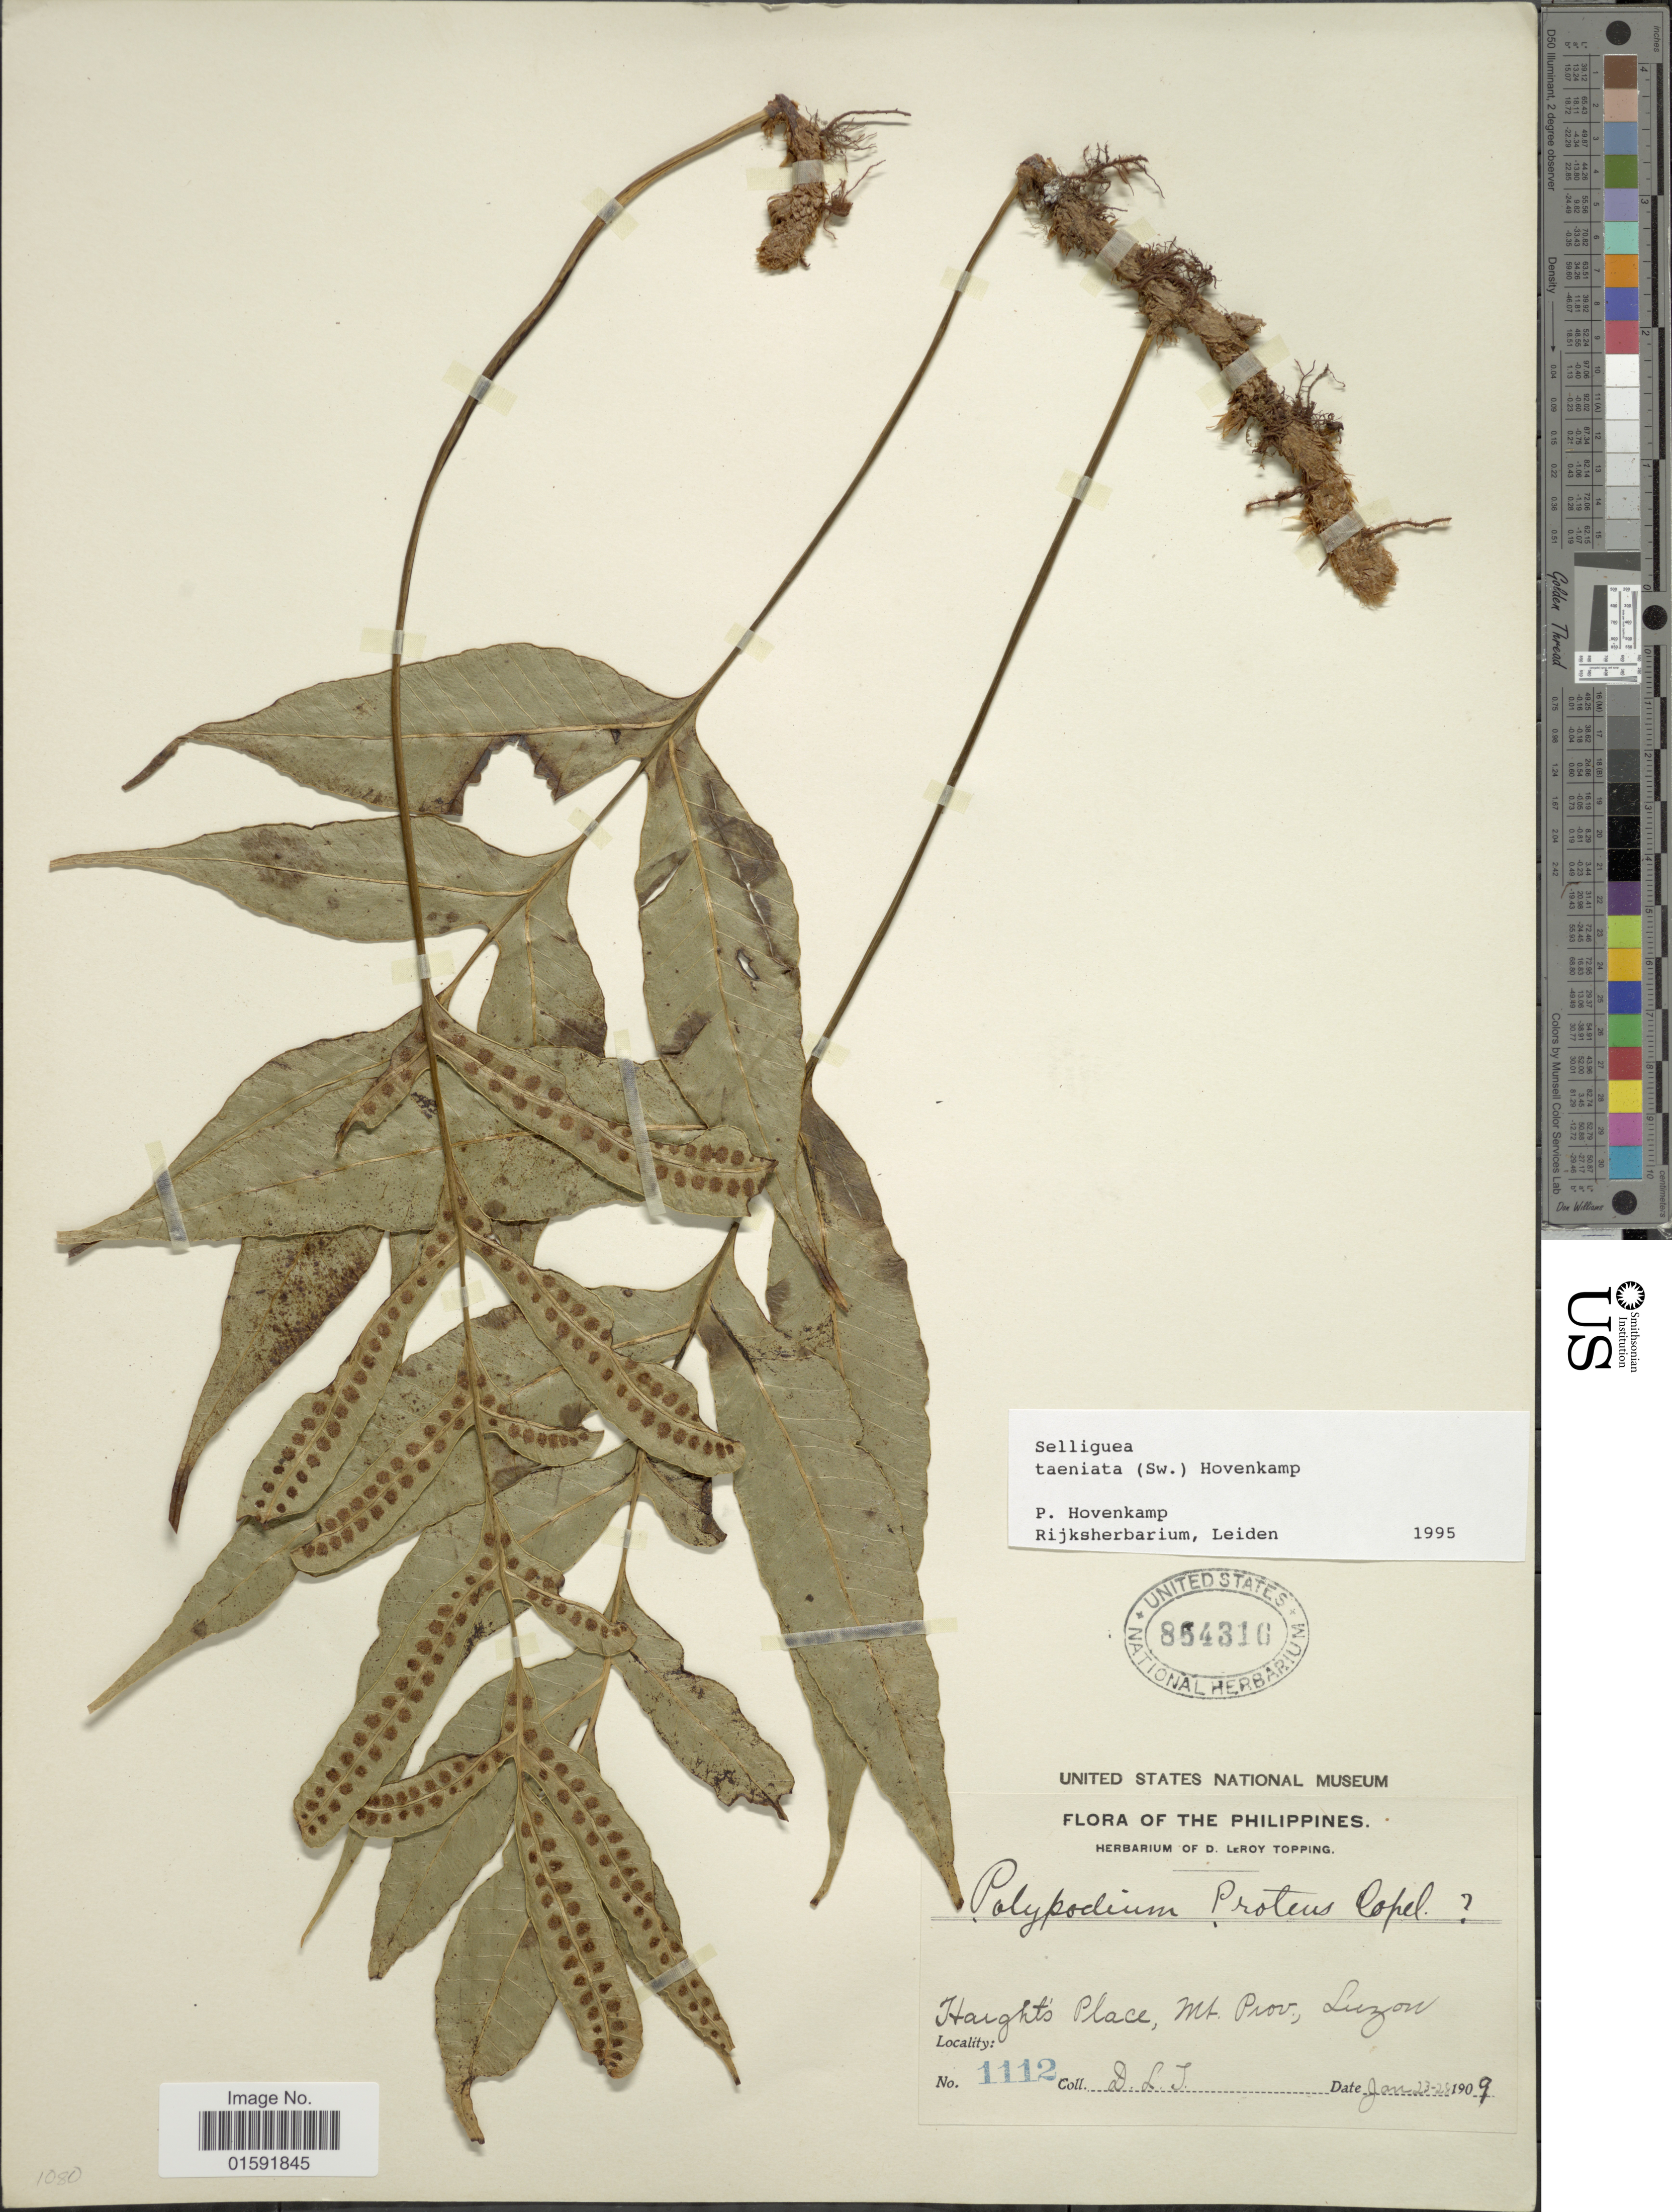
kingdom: Plantae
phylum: Tracheophyta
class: Polypodiopsida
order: Polypodiales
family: Polypodiaceae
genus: Selliguea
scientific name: Selliguea taeniata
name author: Parris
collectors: D. L. Topping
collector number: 1112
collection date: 1909-01-23/1909-01-29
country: Philippines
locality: Haights Place, Mt. Prov., Luzon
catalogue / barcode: US 654316